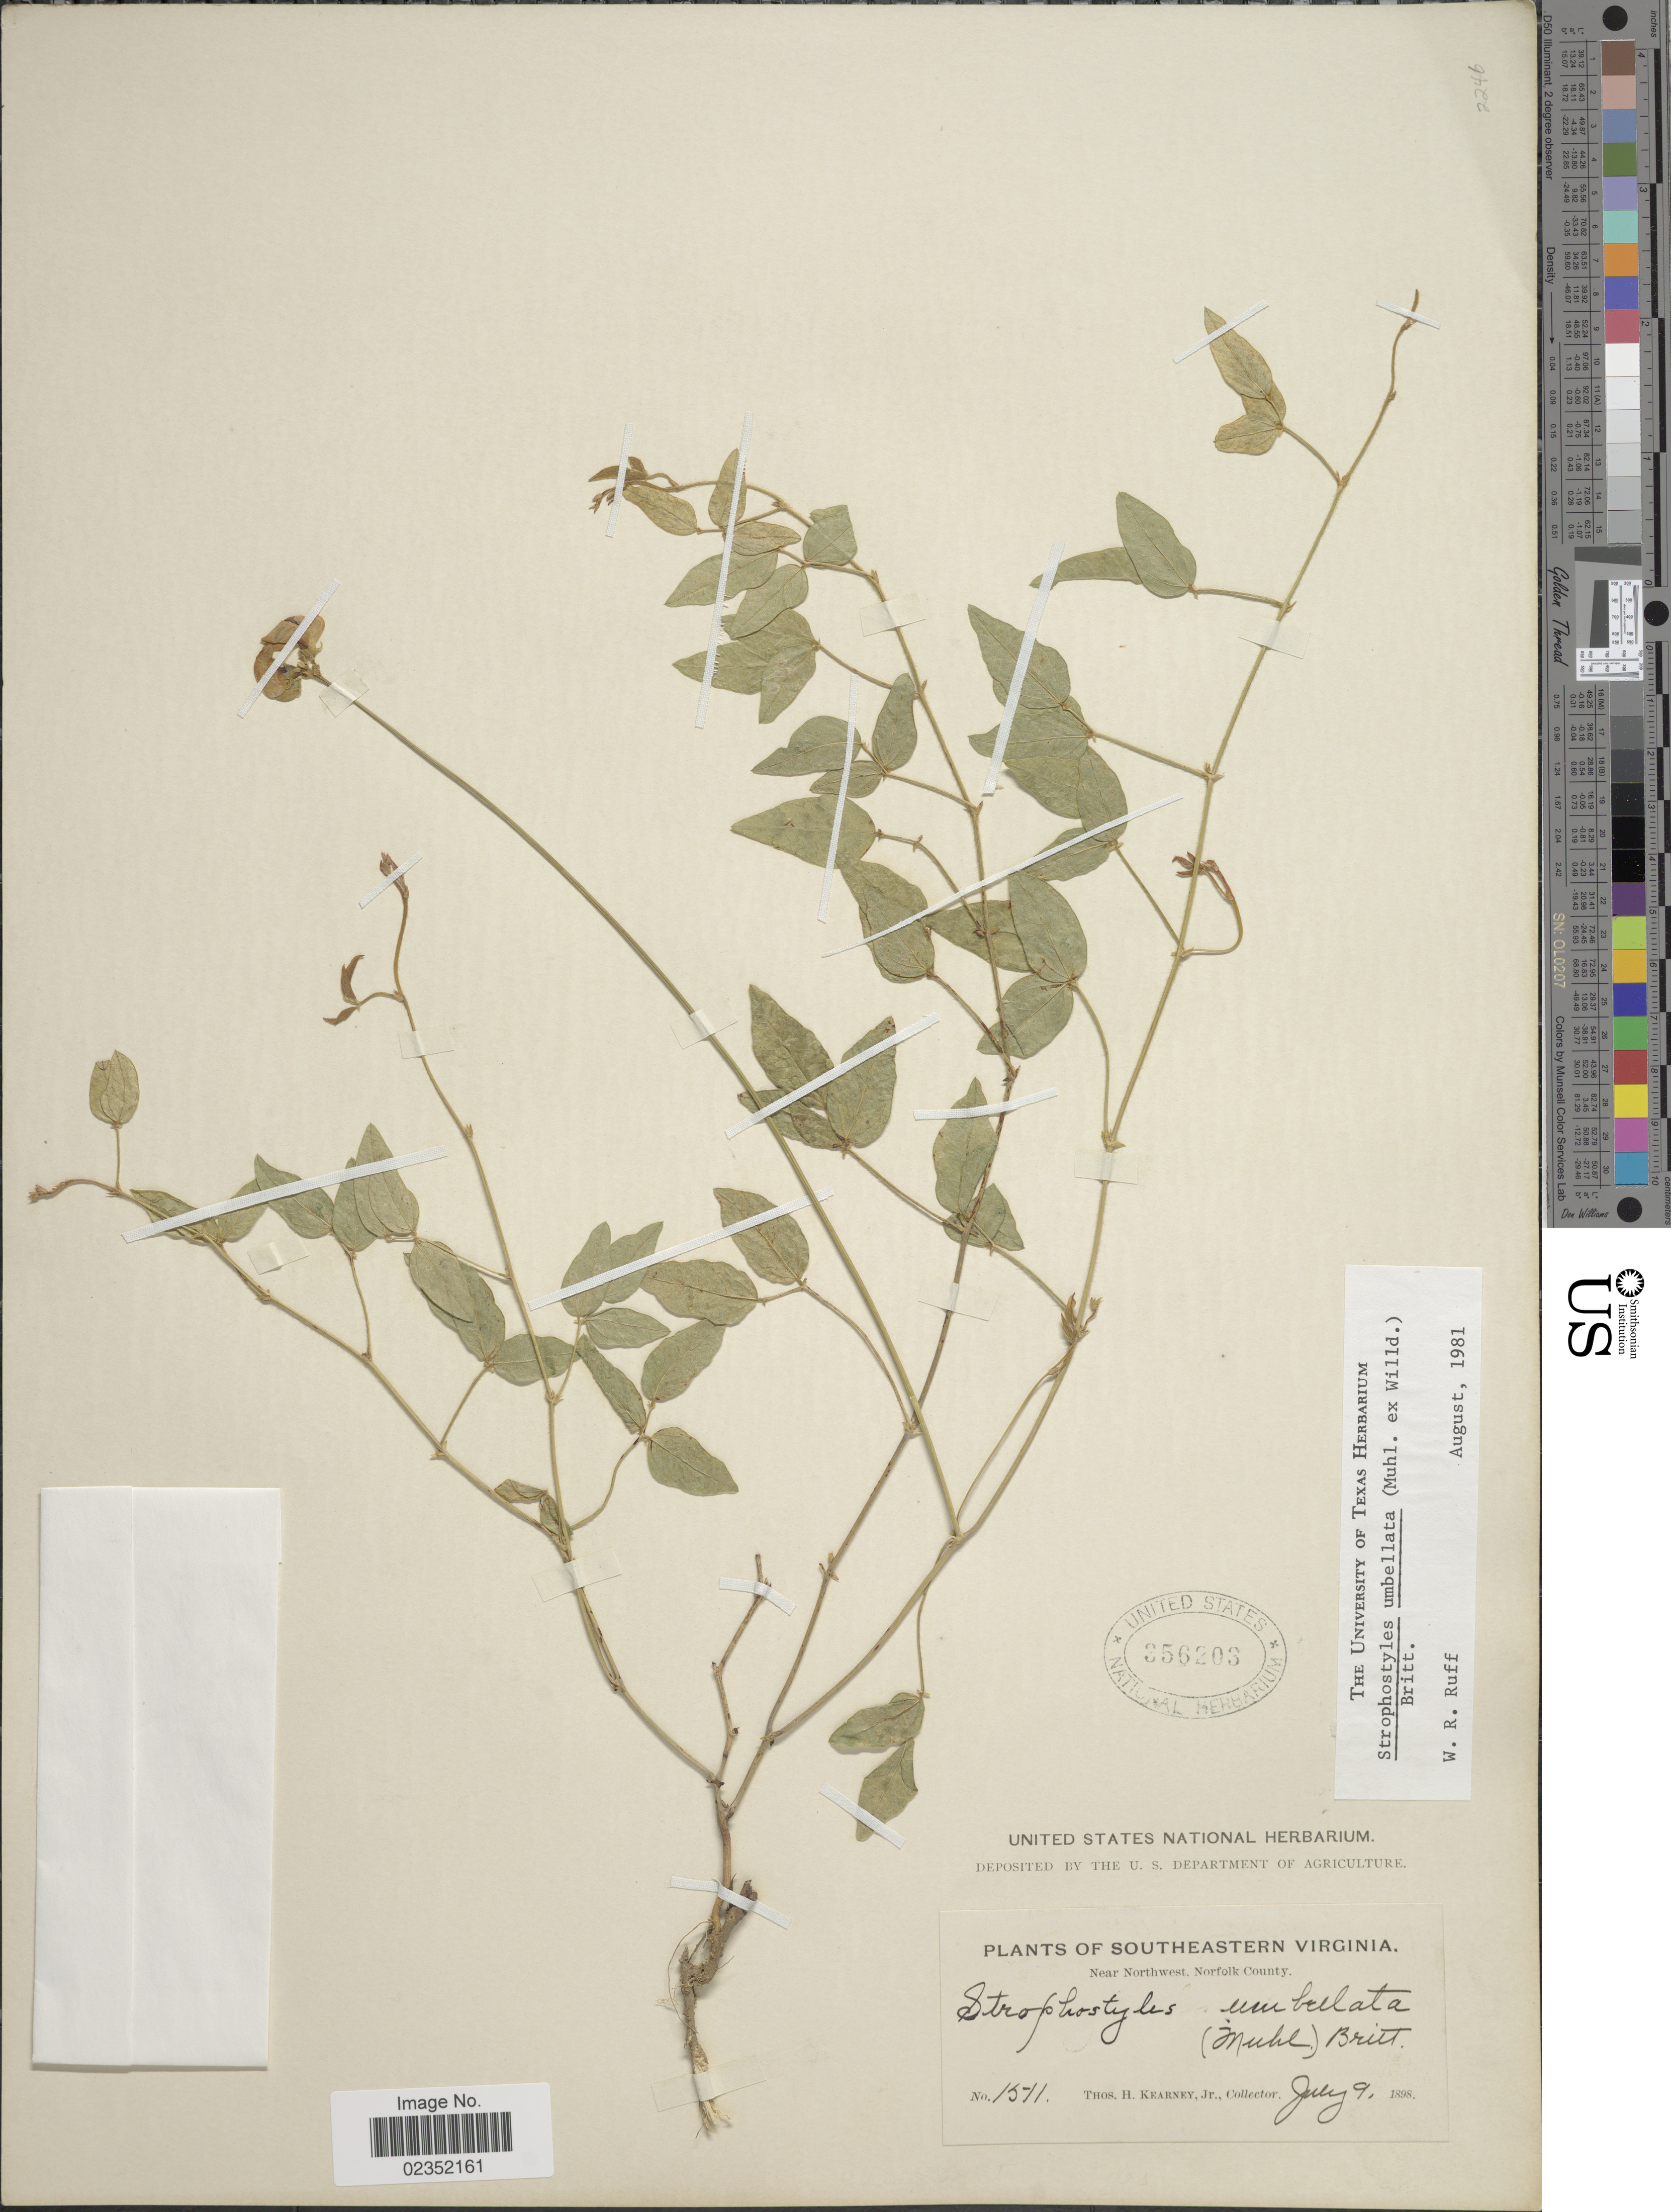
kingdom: Plantae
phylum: Tracheophyta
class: Magnoliopsida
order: Fabales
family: Fabaceae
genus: Strophostyles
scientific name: Strophostyles umbellata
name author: (Muhl. ex Willd.) Britton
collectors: T. H. Kearney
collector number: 1511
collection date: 1898-07-09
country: United States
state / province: Virginia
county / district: City of Chesapeake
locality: Southeastern Virginia. Near Northwest, Norfolk County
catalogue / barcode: US 356203